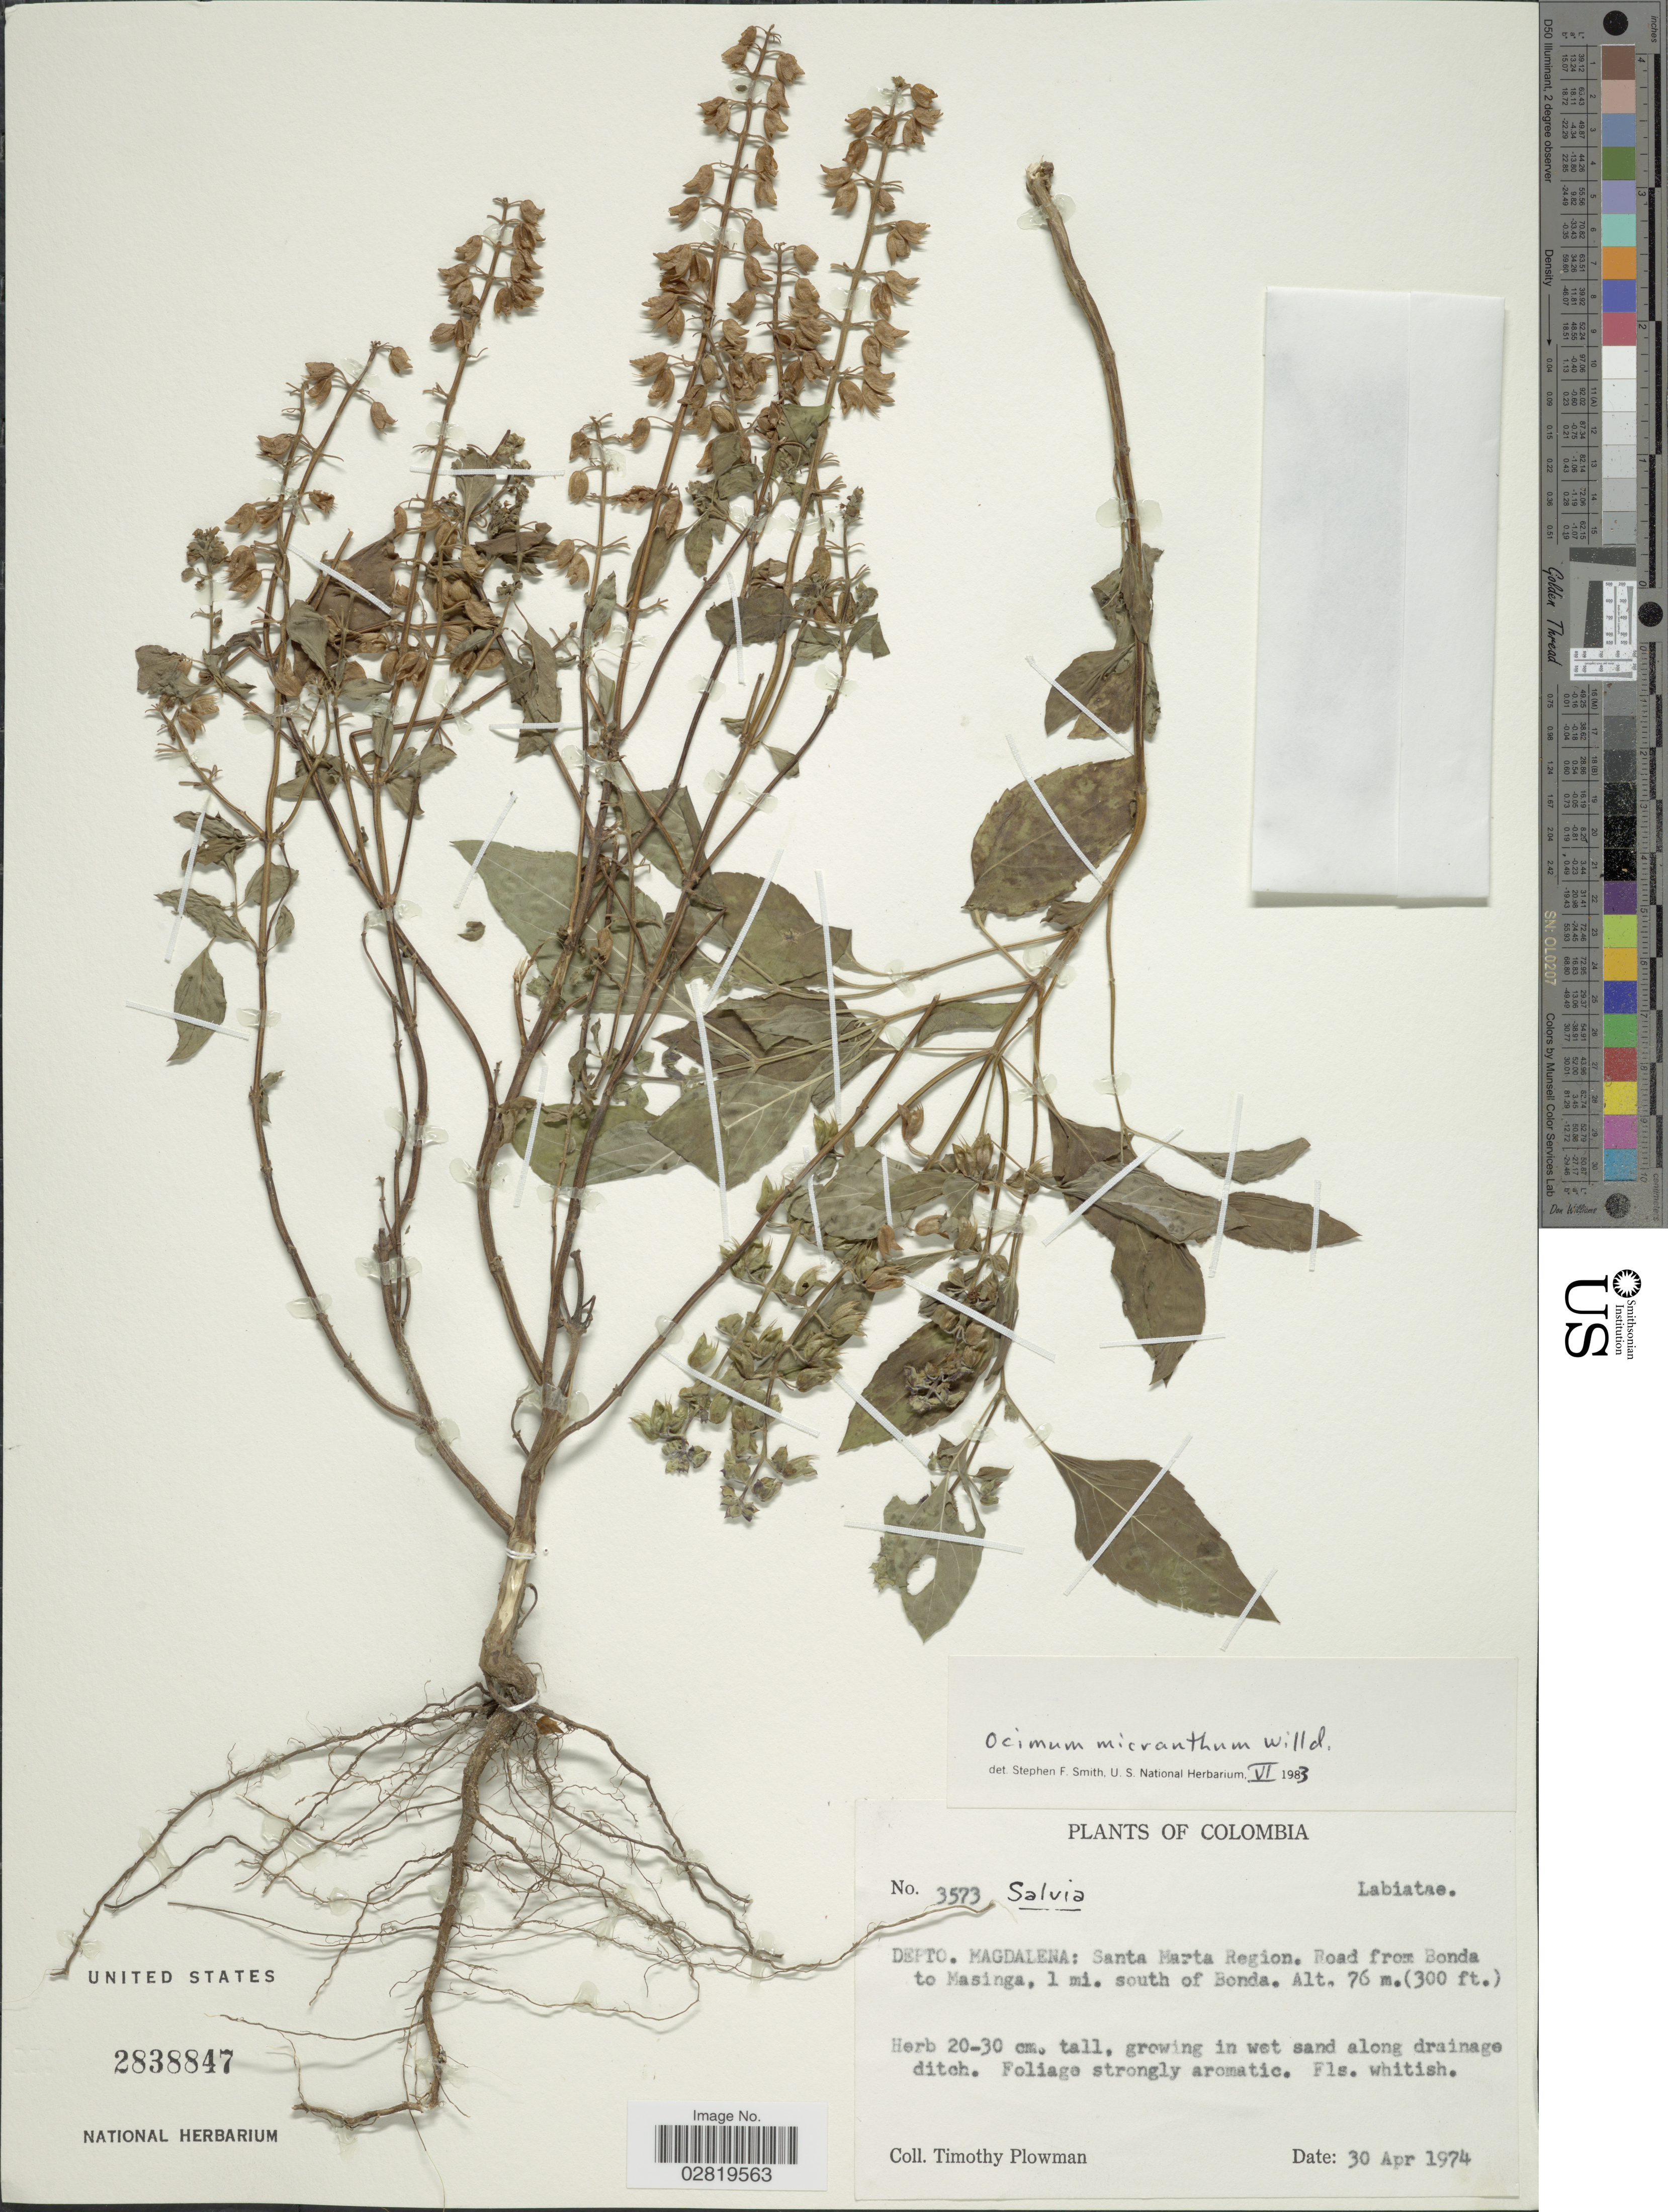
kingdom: Plantae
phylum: Tracheophyta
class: Magnoliopsida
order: Lamiales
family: Lamiaceae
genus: Ocimum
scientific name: Ocimum micranthum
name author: Willd.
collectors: T. Plowman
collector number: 3573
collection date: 1974-04-30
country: Colombia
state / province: Magdalena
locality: Depto. Magdalena: Santa Marta Region, Road from Bonda to Masinga, 1 mi. south of Bonda.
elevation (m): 76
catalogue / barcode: US 2838847